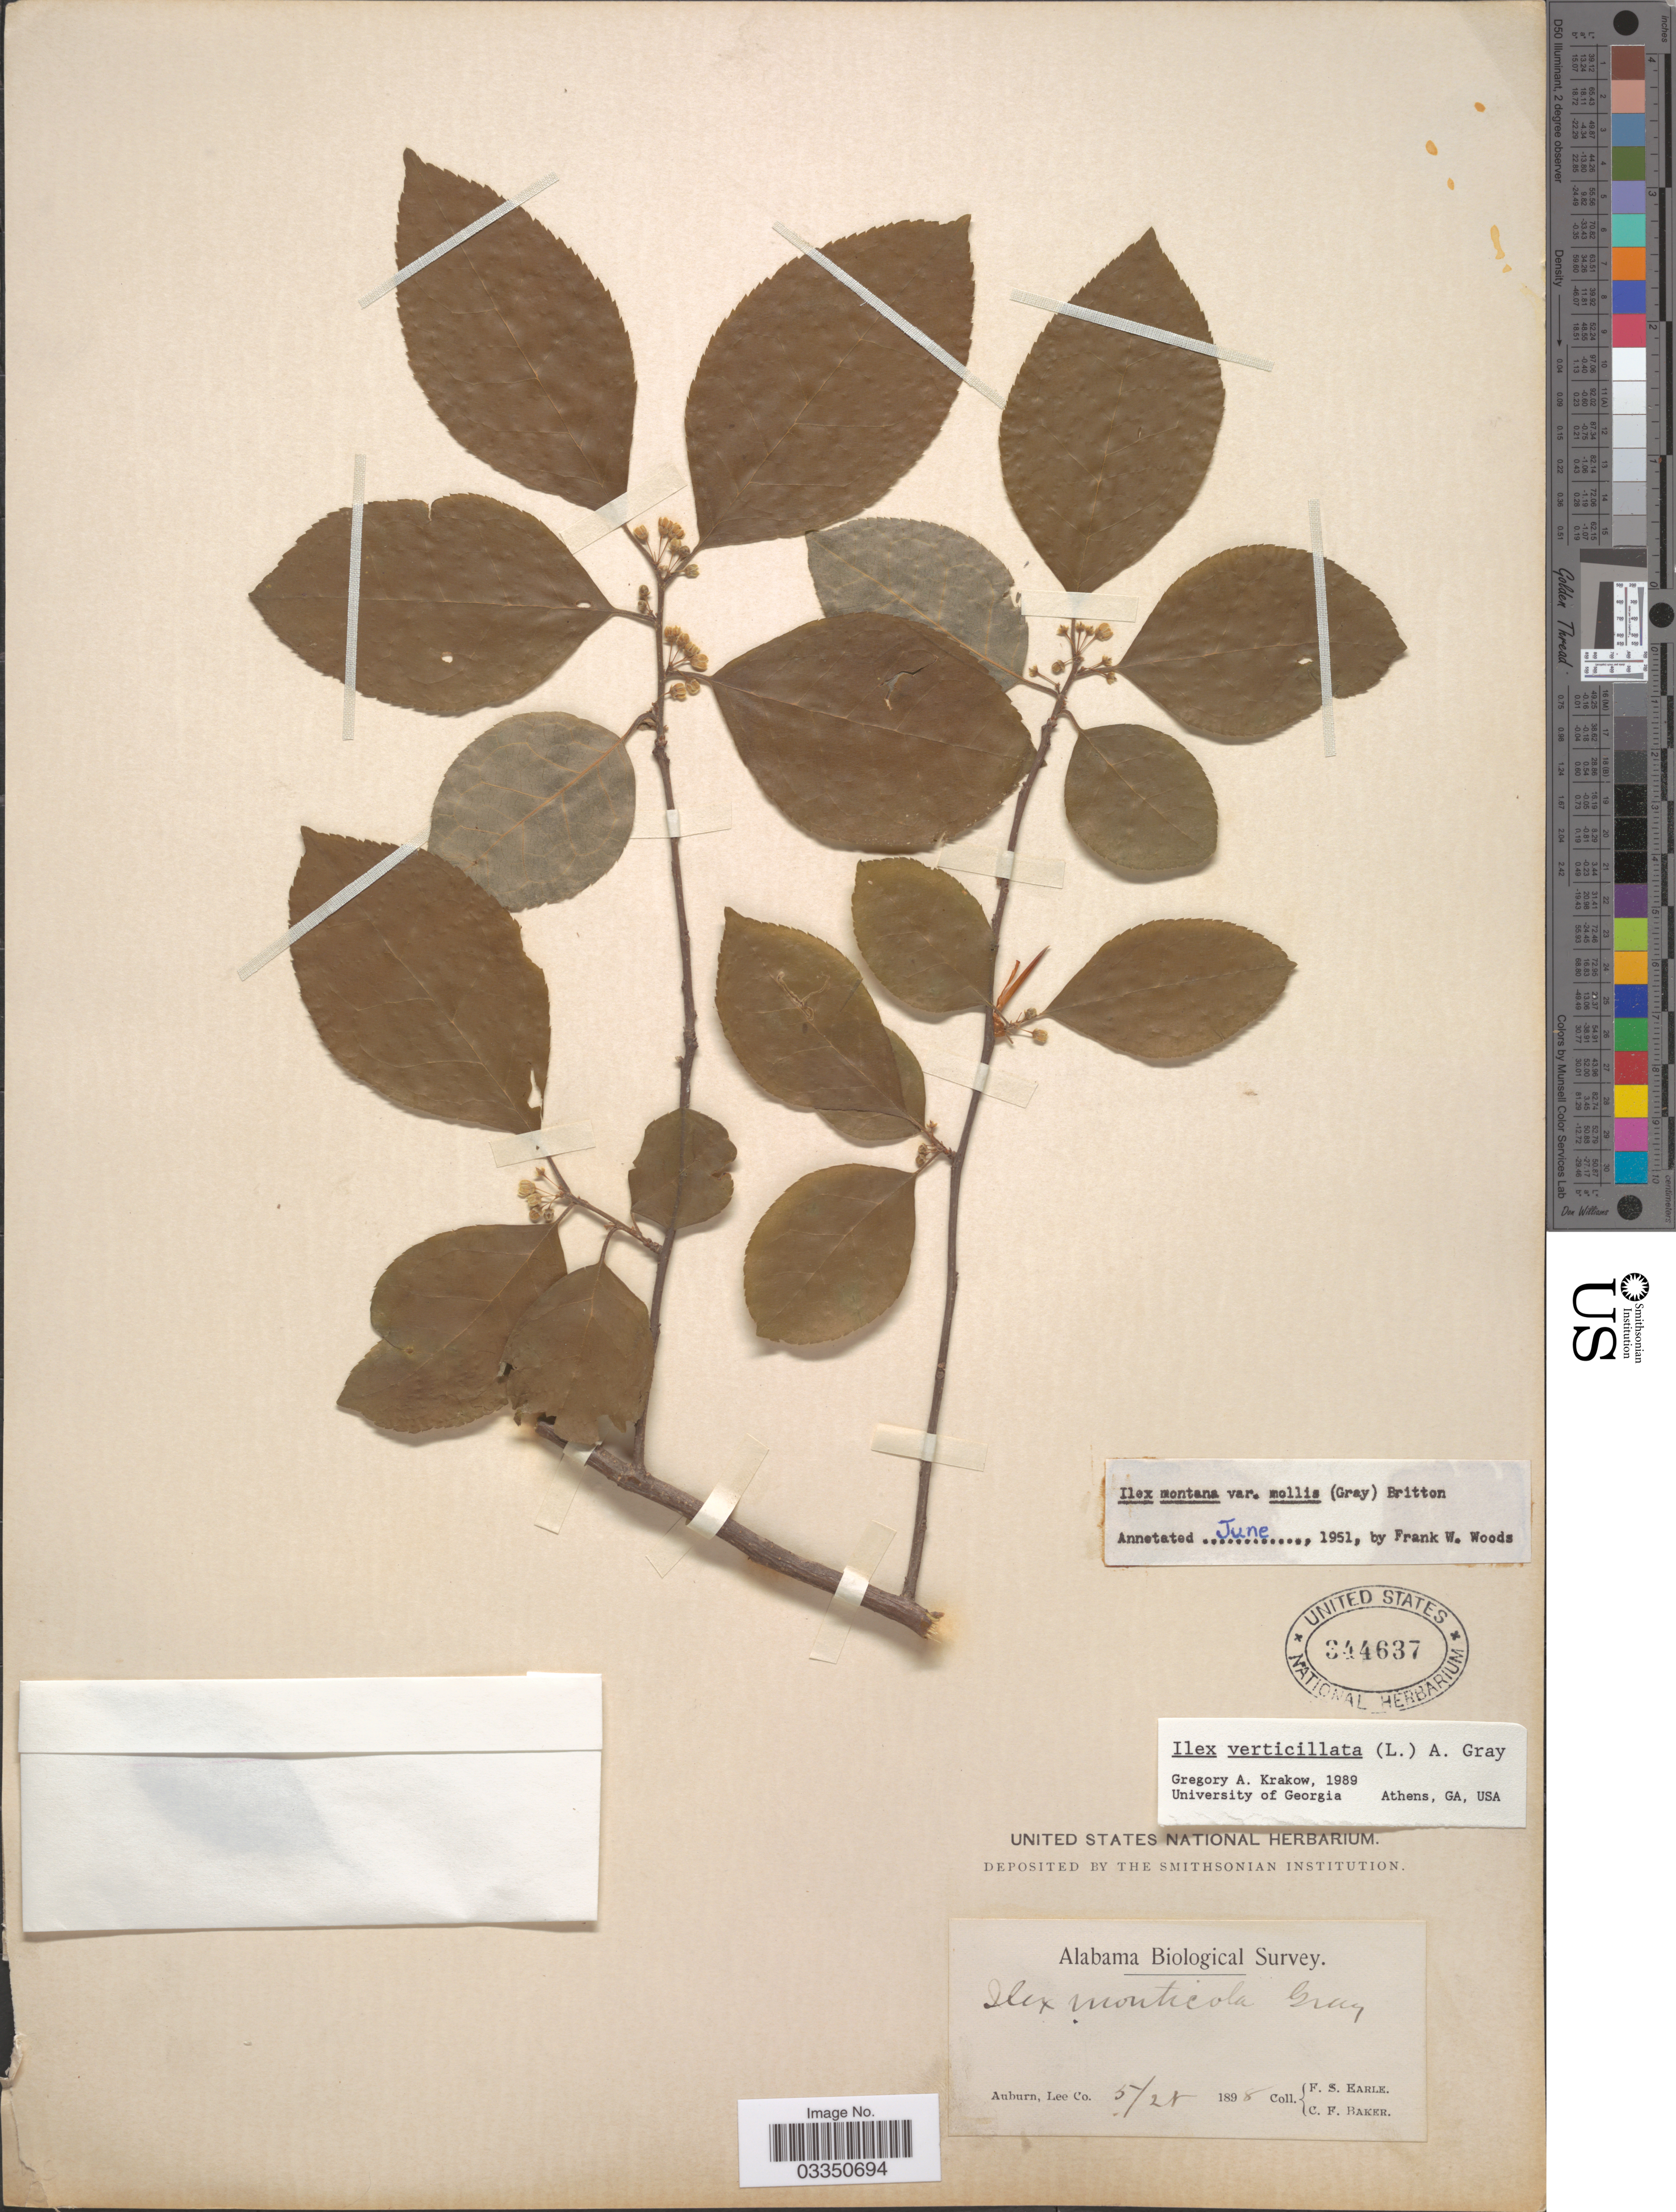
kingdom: Plantae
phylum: Tracheophyta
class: Magnoliopsida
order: Aquifoliales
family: Aquifoliaceae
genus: Ilex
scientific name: Ilex verticillata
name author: (L.) A. Gray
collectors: F. S. Earle & C. F. Baker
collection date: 1898-05-28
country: United States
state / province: Alabama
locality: Auburn, Lee Co.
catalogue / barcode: US 344637